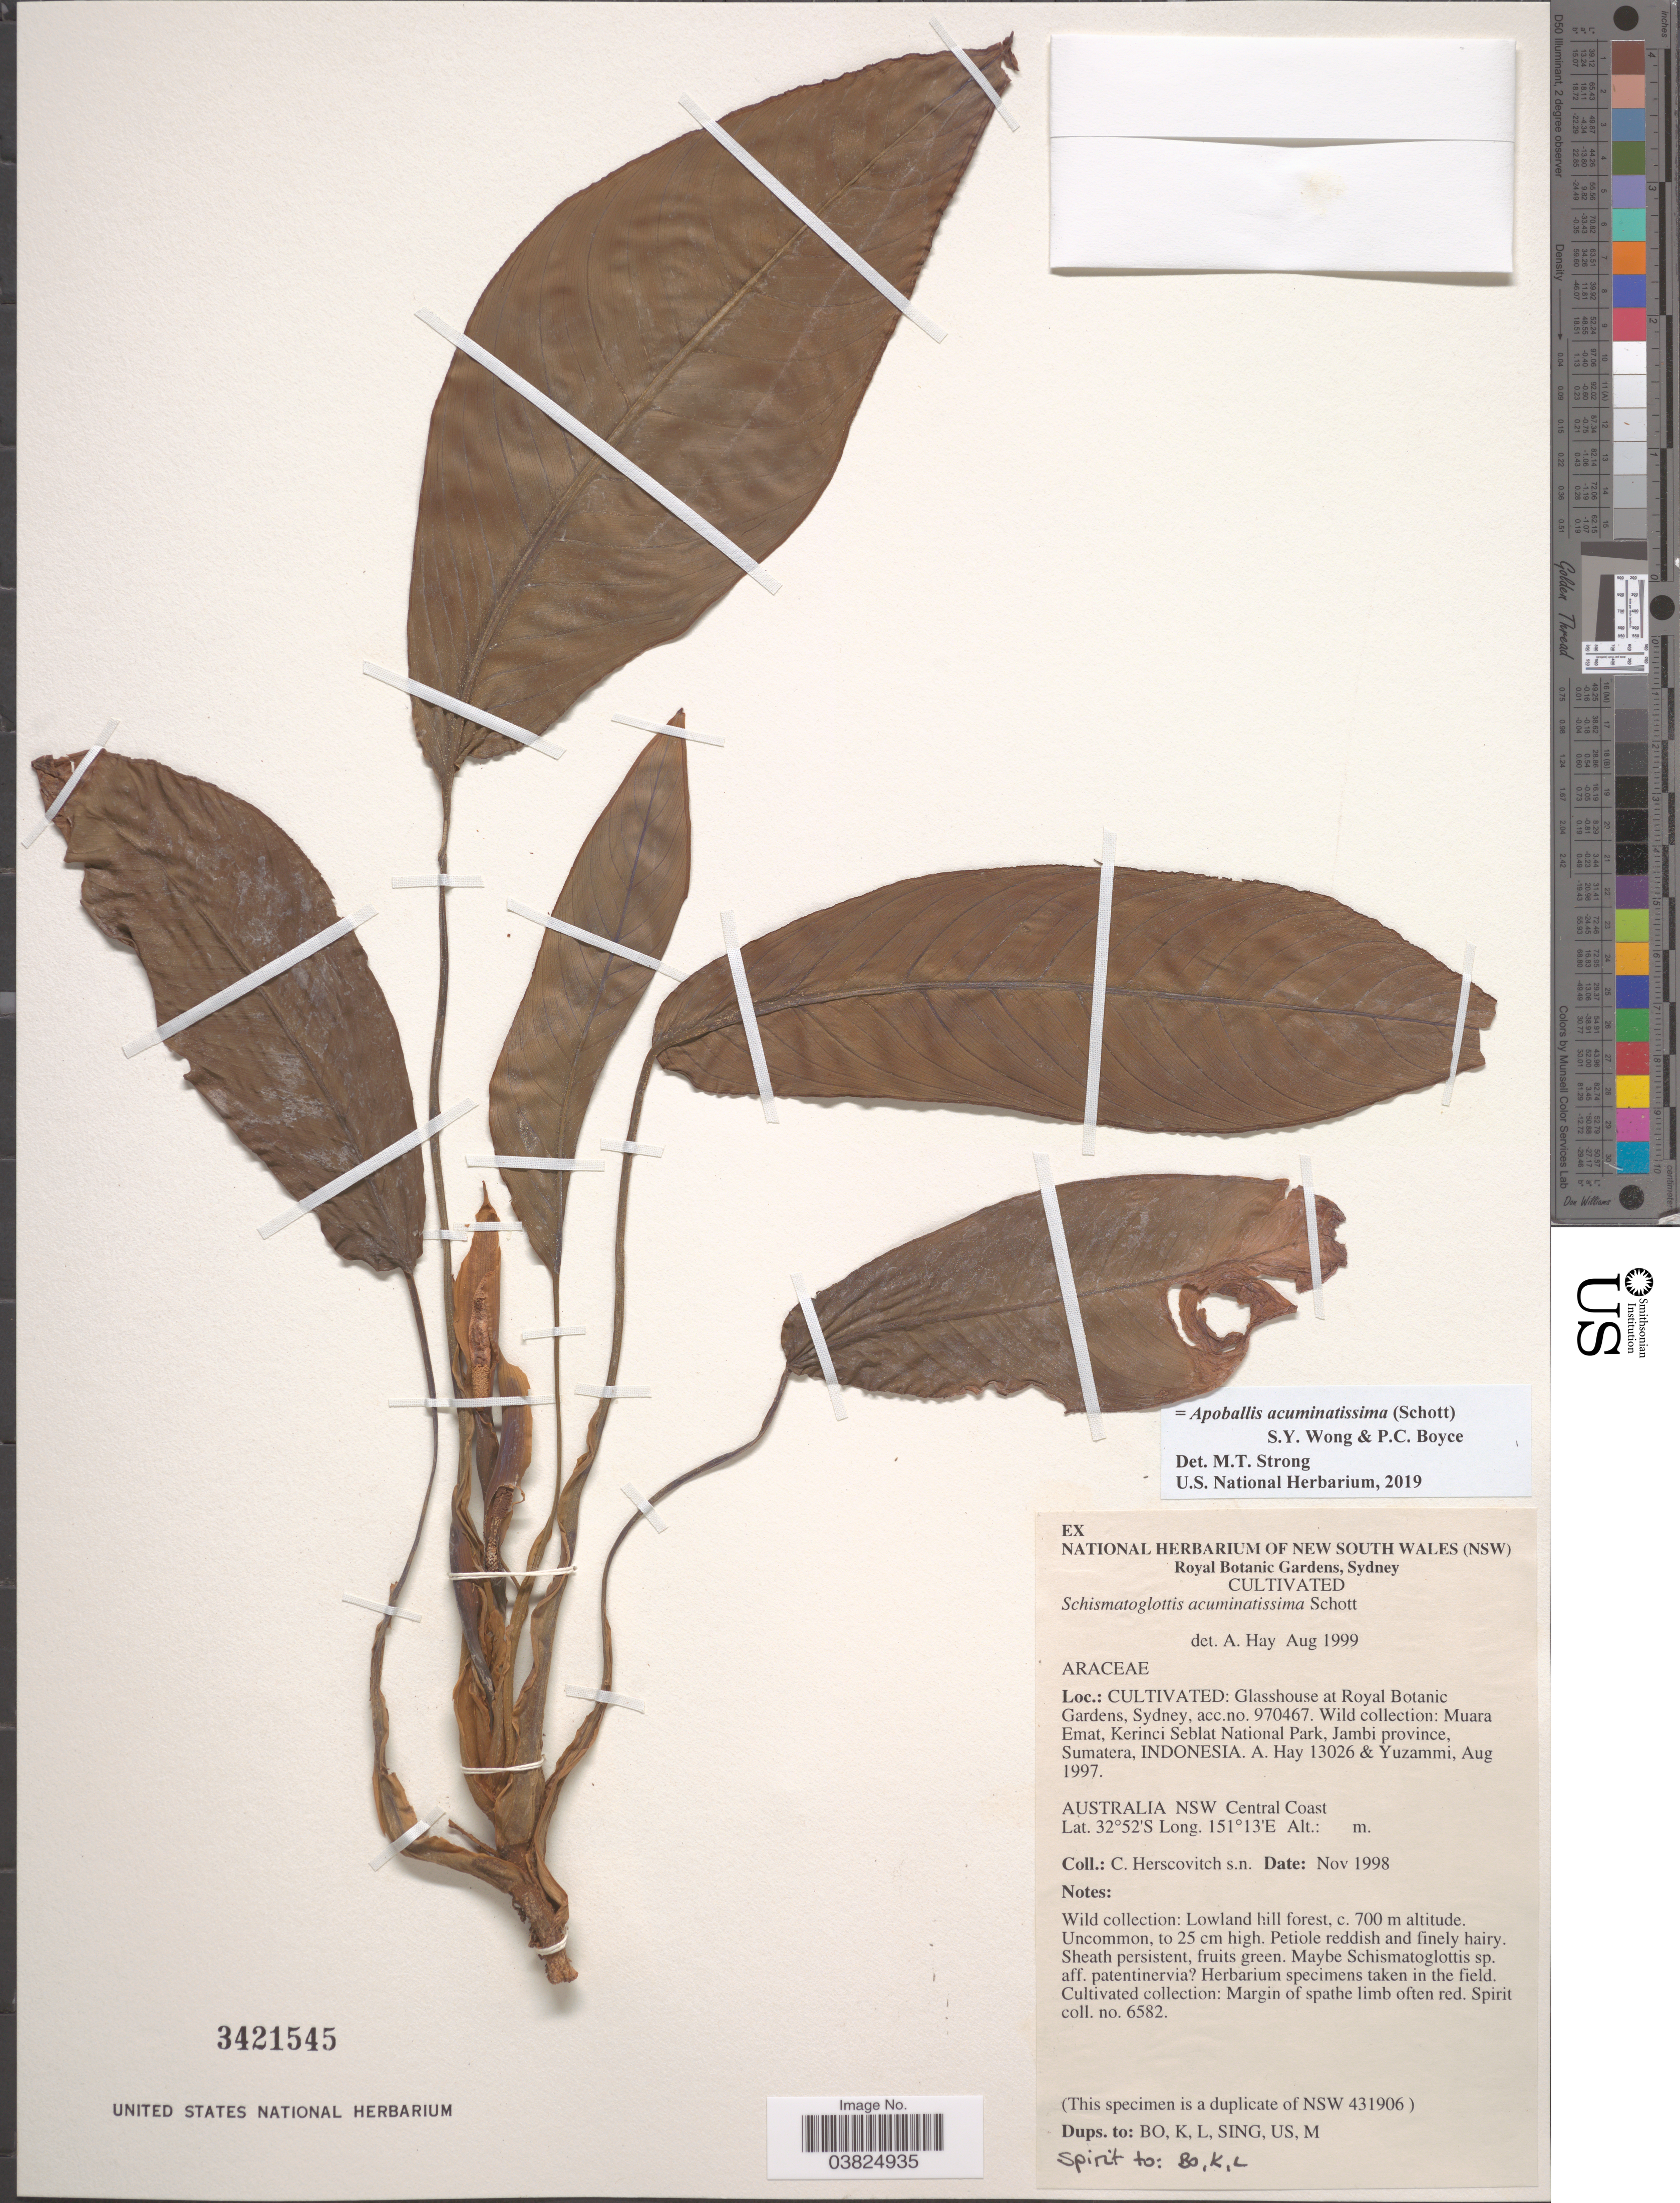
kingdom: Plantae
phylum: Tracheophyta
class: Liliopsida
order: Alismatales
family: Araceae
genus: Apoballis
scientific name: Apoballis acuminatissima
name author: S.Y. Wong & P.C. Boyce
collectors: C. Herscovitch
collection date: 1998-11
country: Australia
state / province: New South Wales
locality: Glasshouse at Royal Botanic Gardens, Sydney. Central Coast.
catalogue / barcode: US 3421545